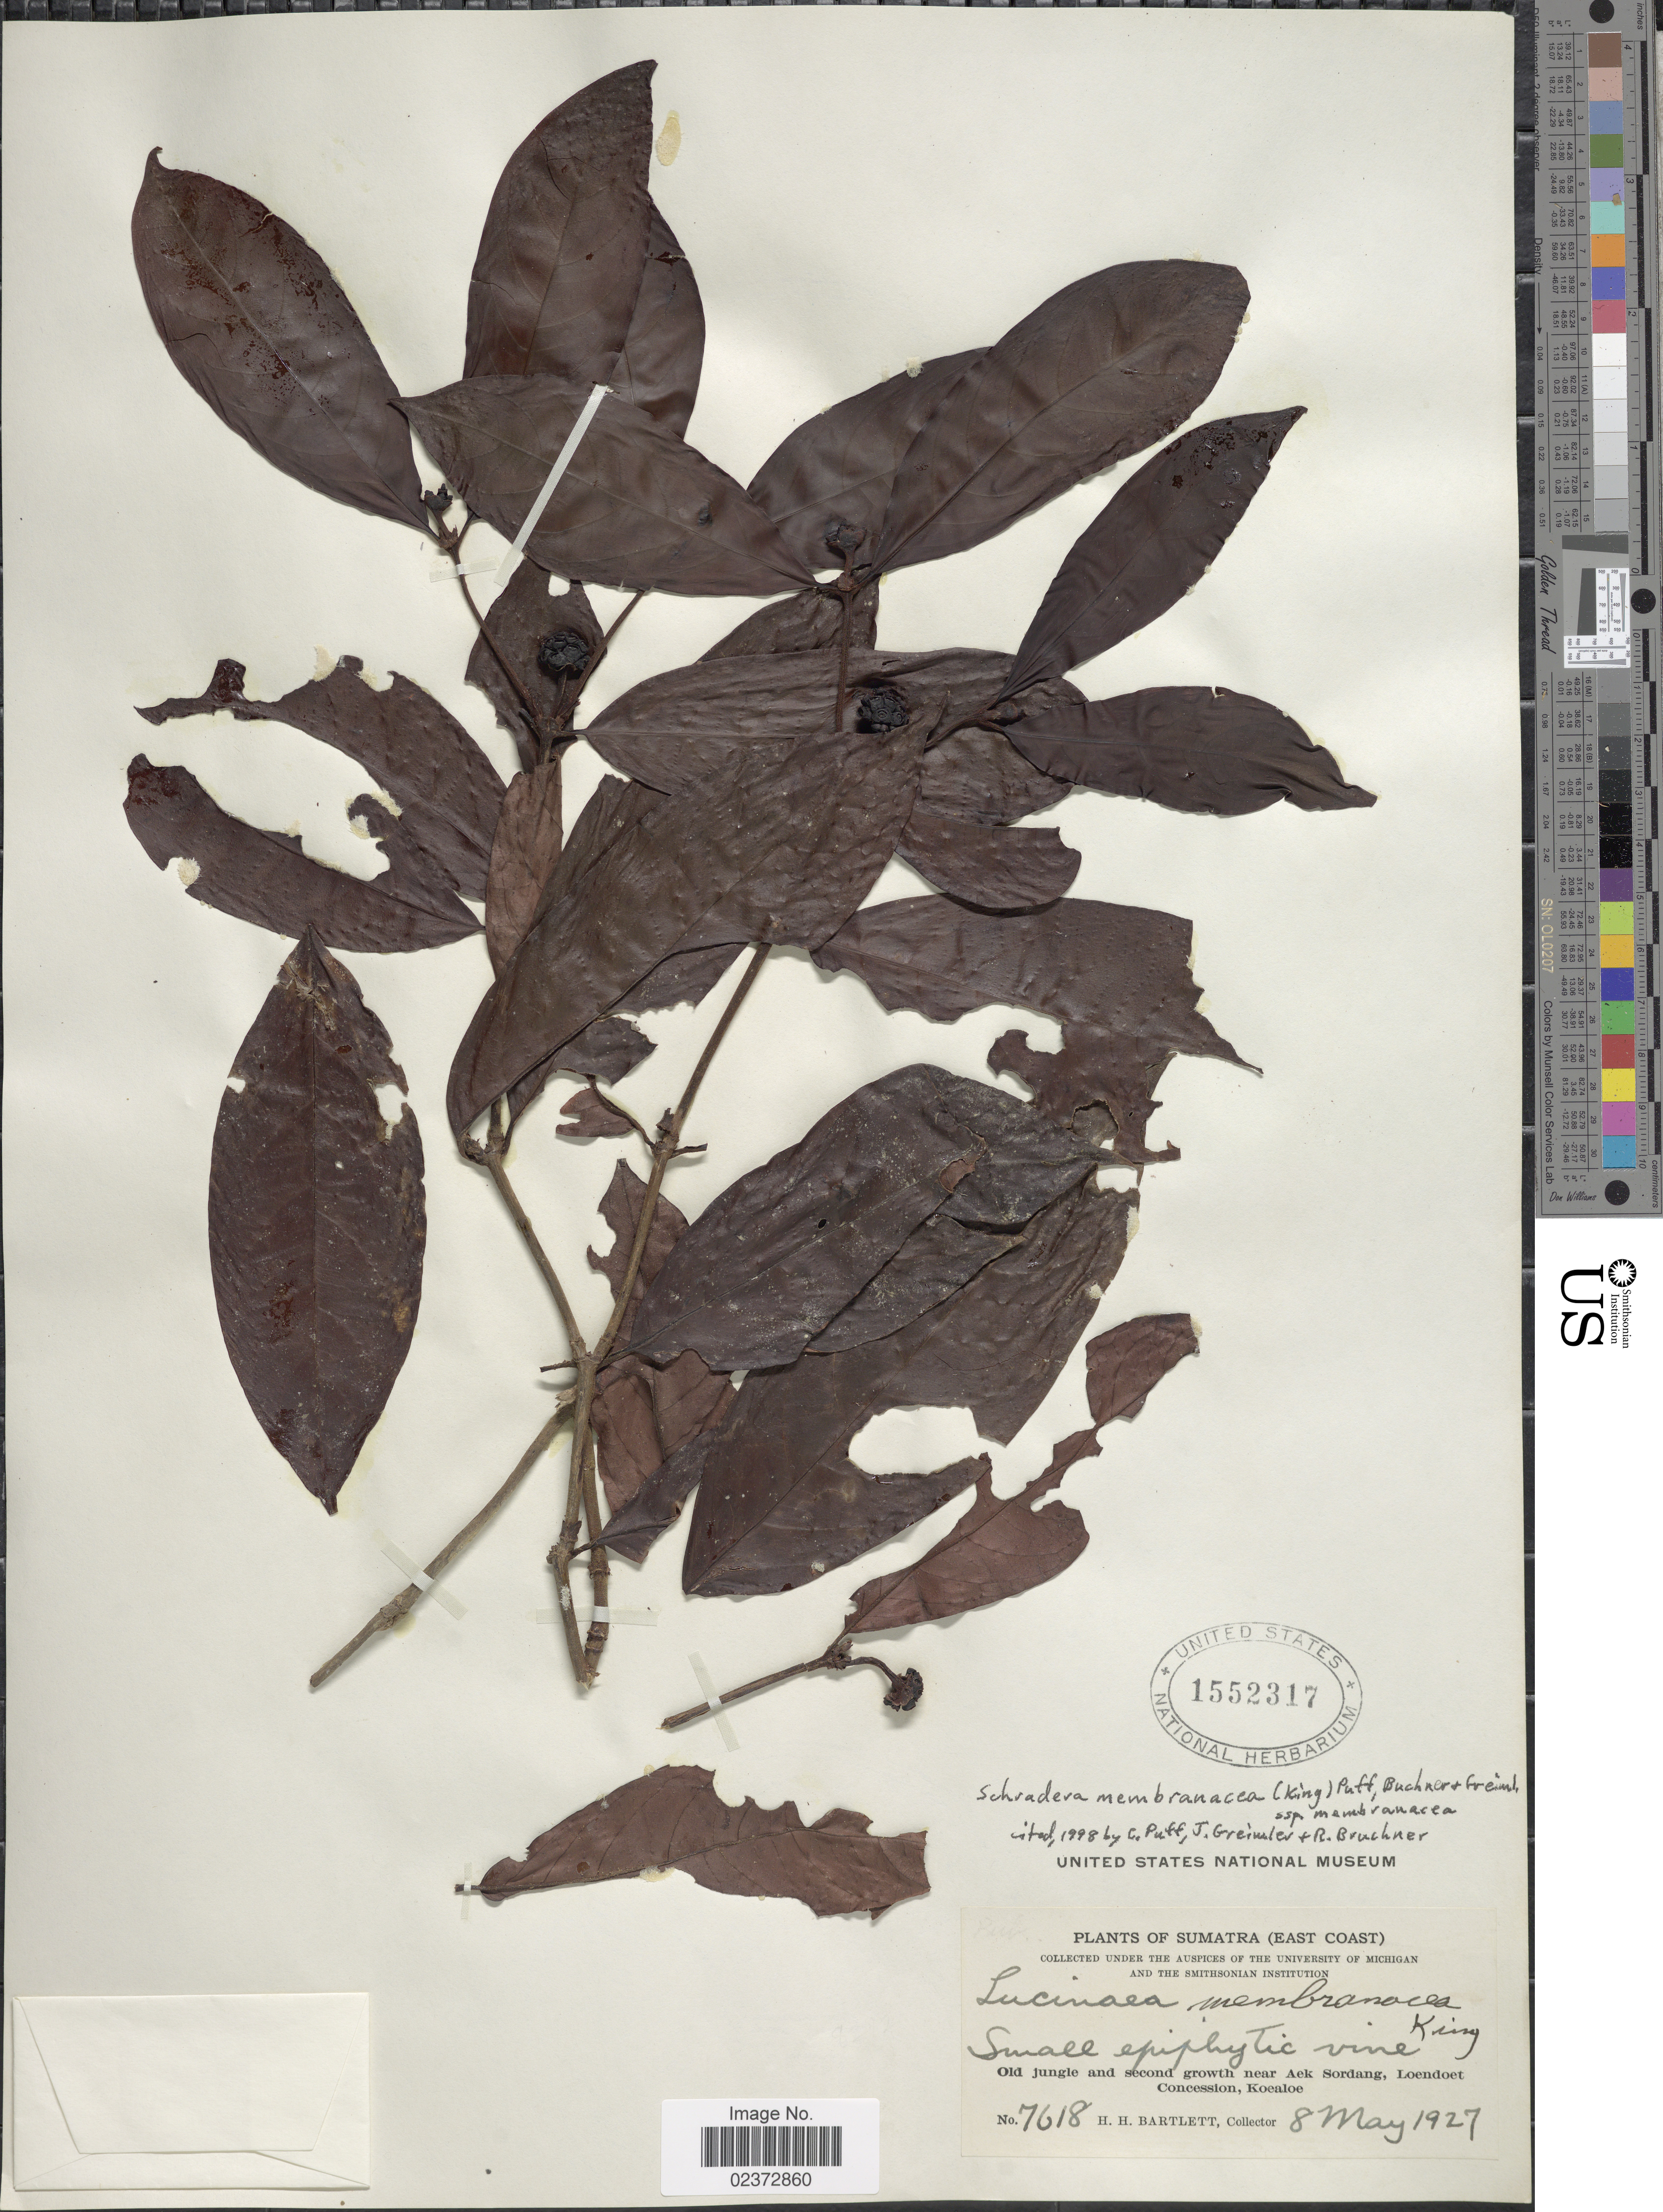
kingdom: Plantae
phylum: Tracheophyta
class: Magnoliopsida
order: Gentianales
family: Rubiaceae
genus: Schradera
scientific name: Schradera membranacea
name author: (King) Puff et al.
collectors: H. H. Bartlett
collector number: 7618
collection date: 1927-05-08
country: Indonesia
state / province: Sumatra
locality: (East Coast) Old jungle and second growth near Aek Sordang, Loendoet Concession, Koealoe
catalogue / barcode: US 1552317